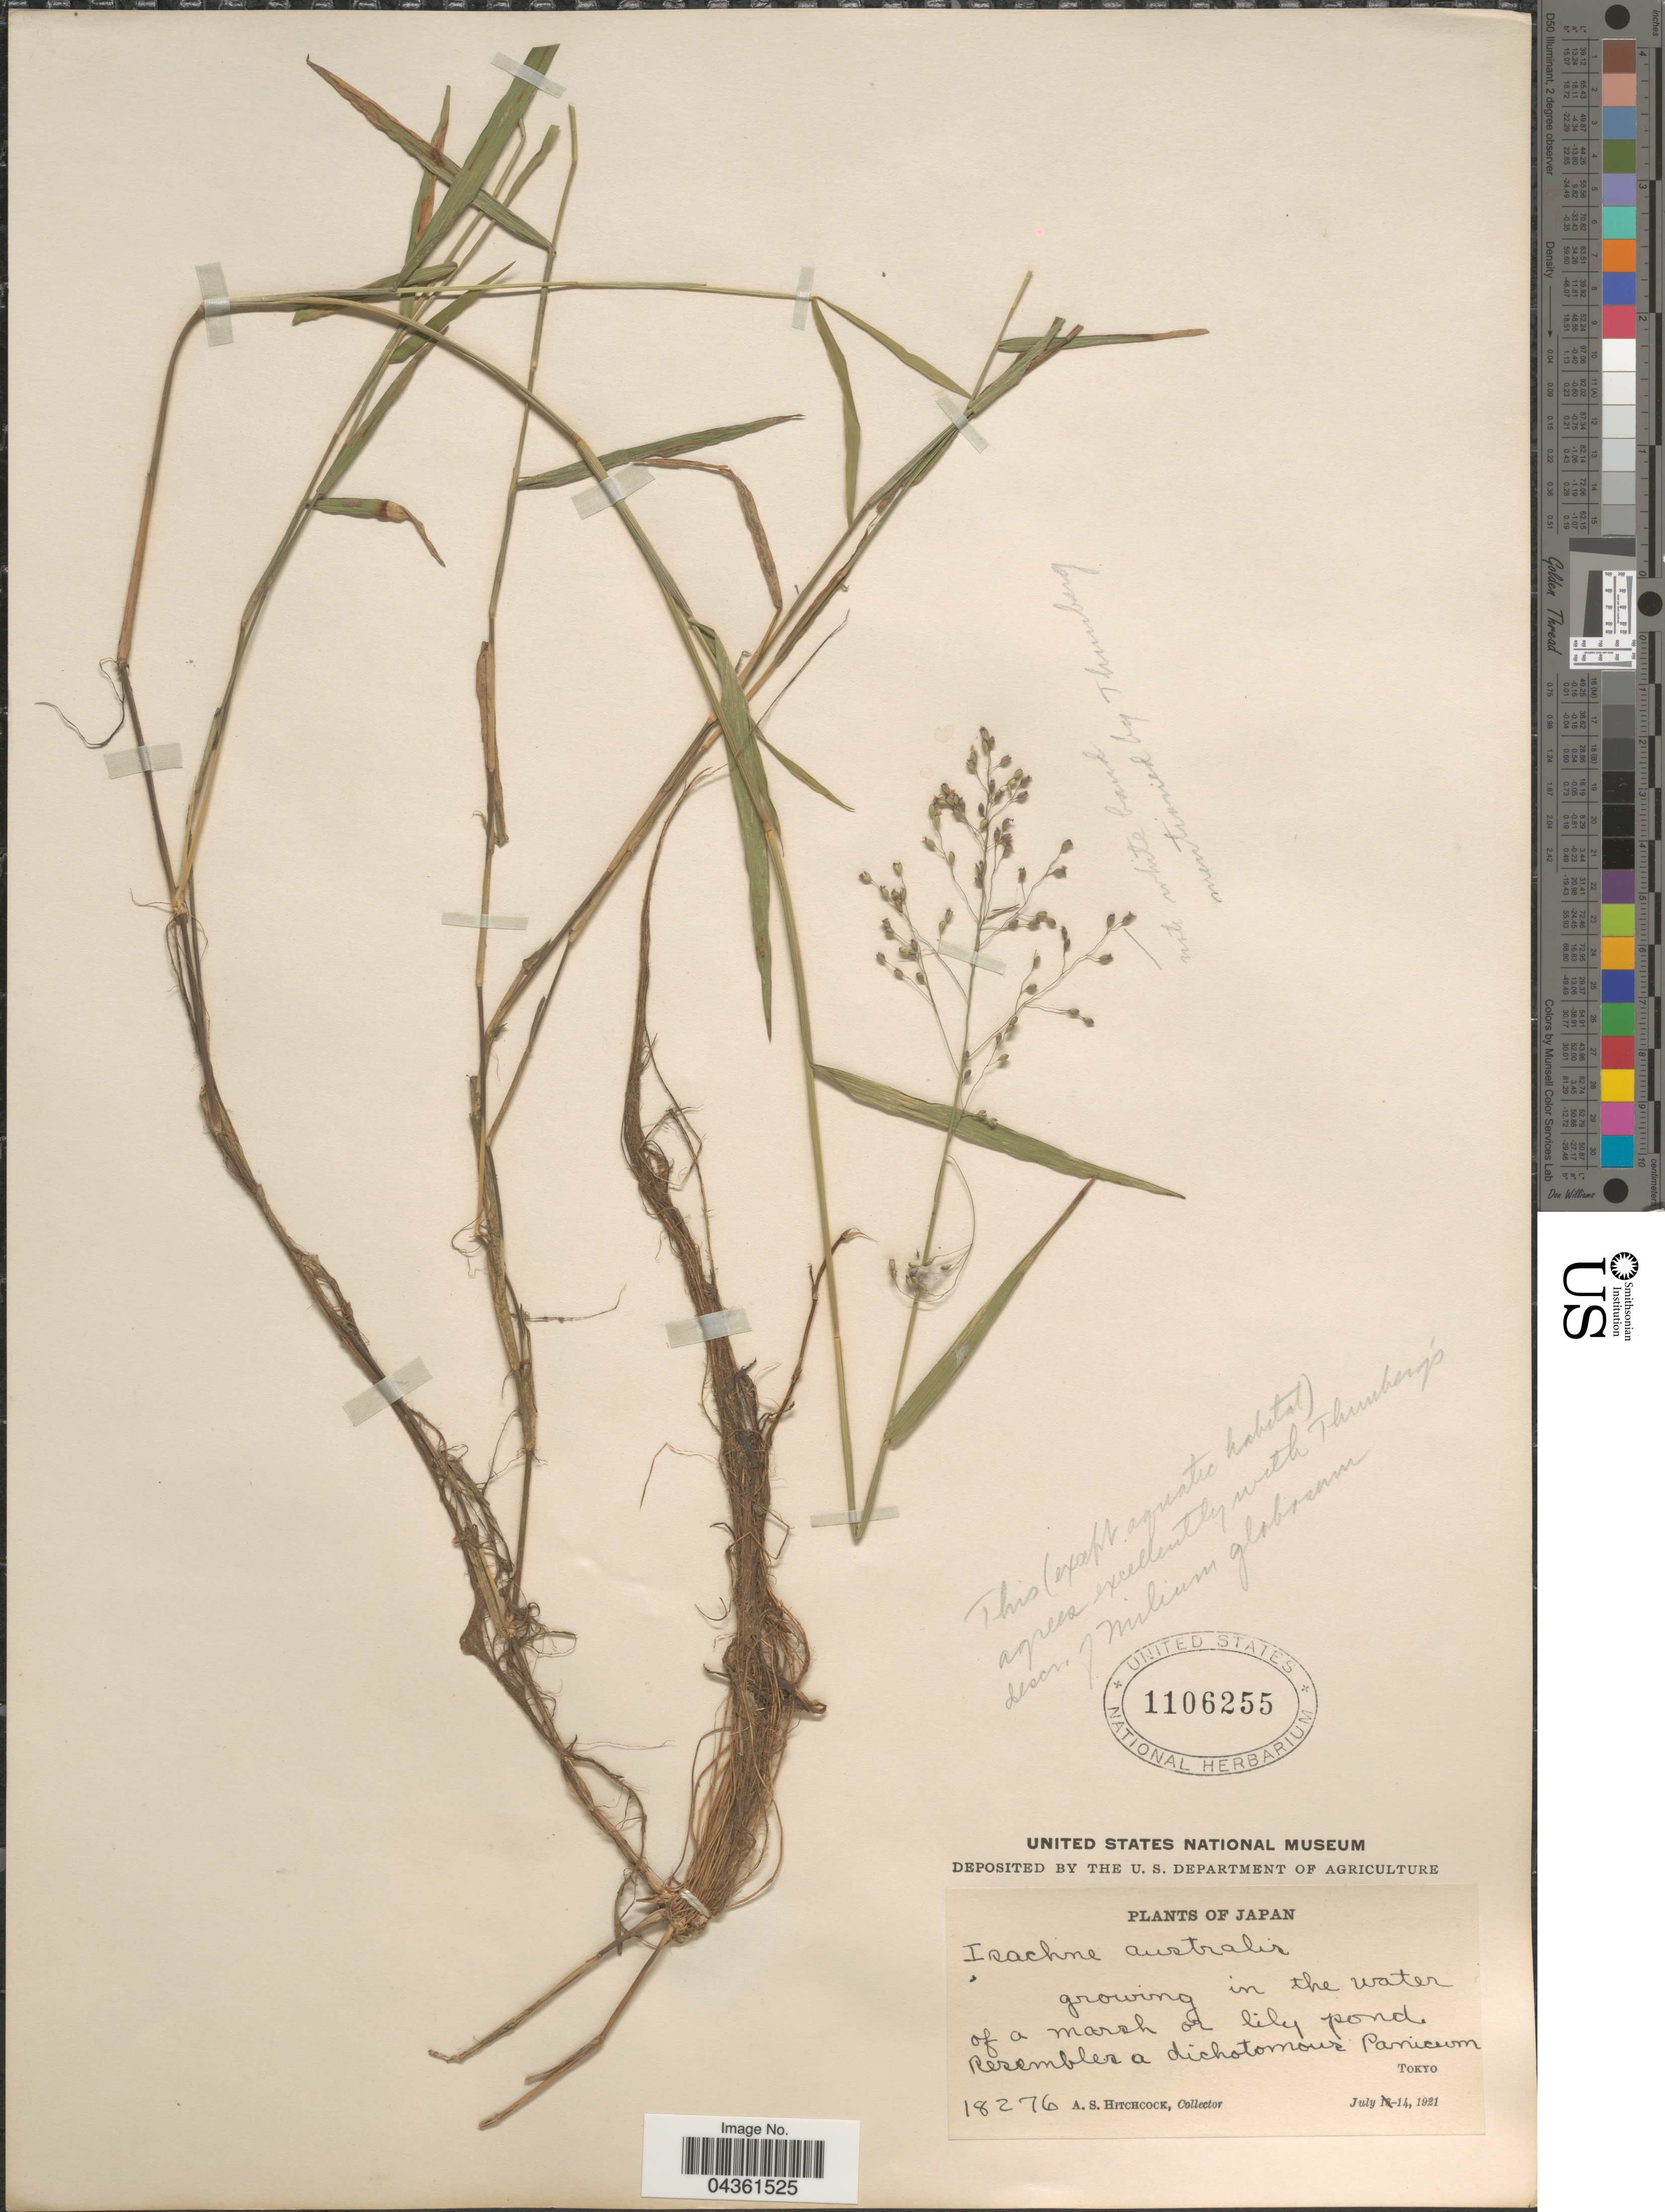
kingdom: Plantae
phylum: Tracheophyta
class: Liliopsida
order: Poales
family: Poaceae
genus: Isachne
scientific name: Isachne globosa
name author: (Thunb.) Kuntze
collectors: A. S. Hitchcock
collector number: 18276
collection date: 1921-07-14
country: Japan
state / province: Tokyo, Federal City of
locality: Tokyo.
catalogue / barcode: US 1106255